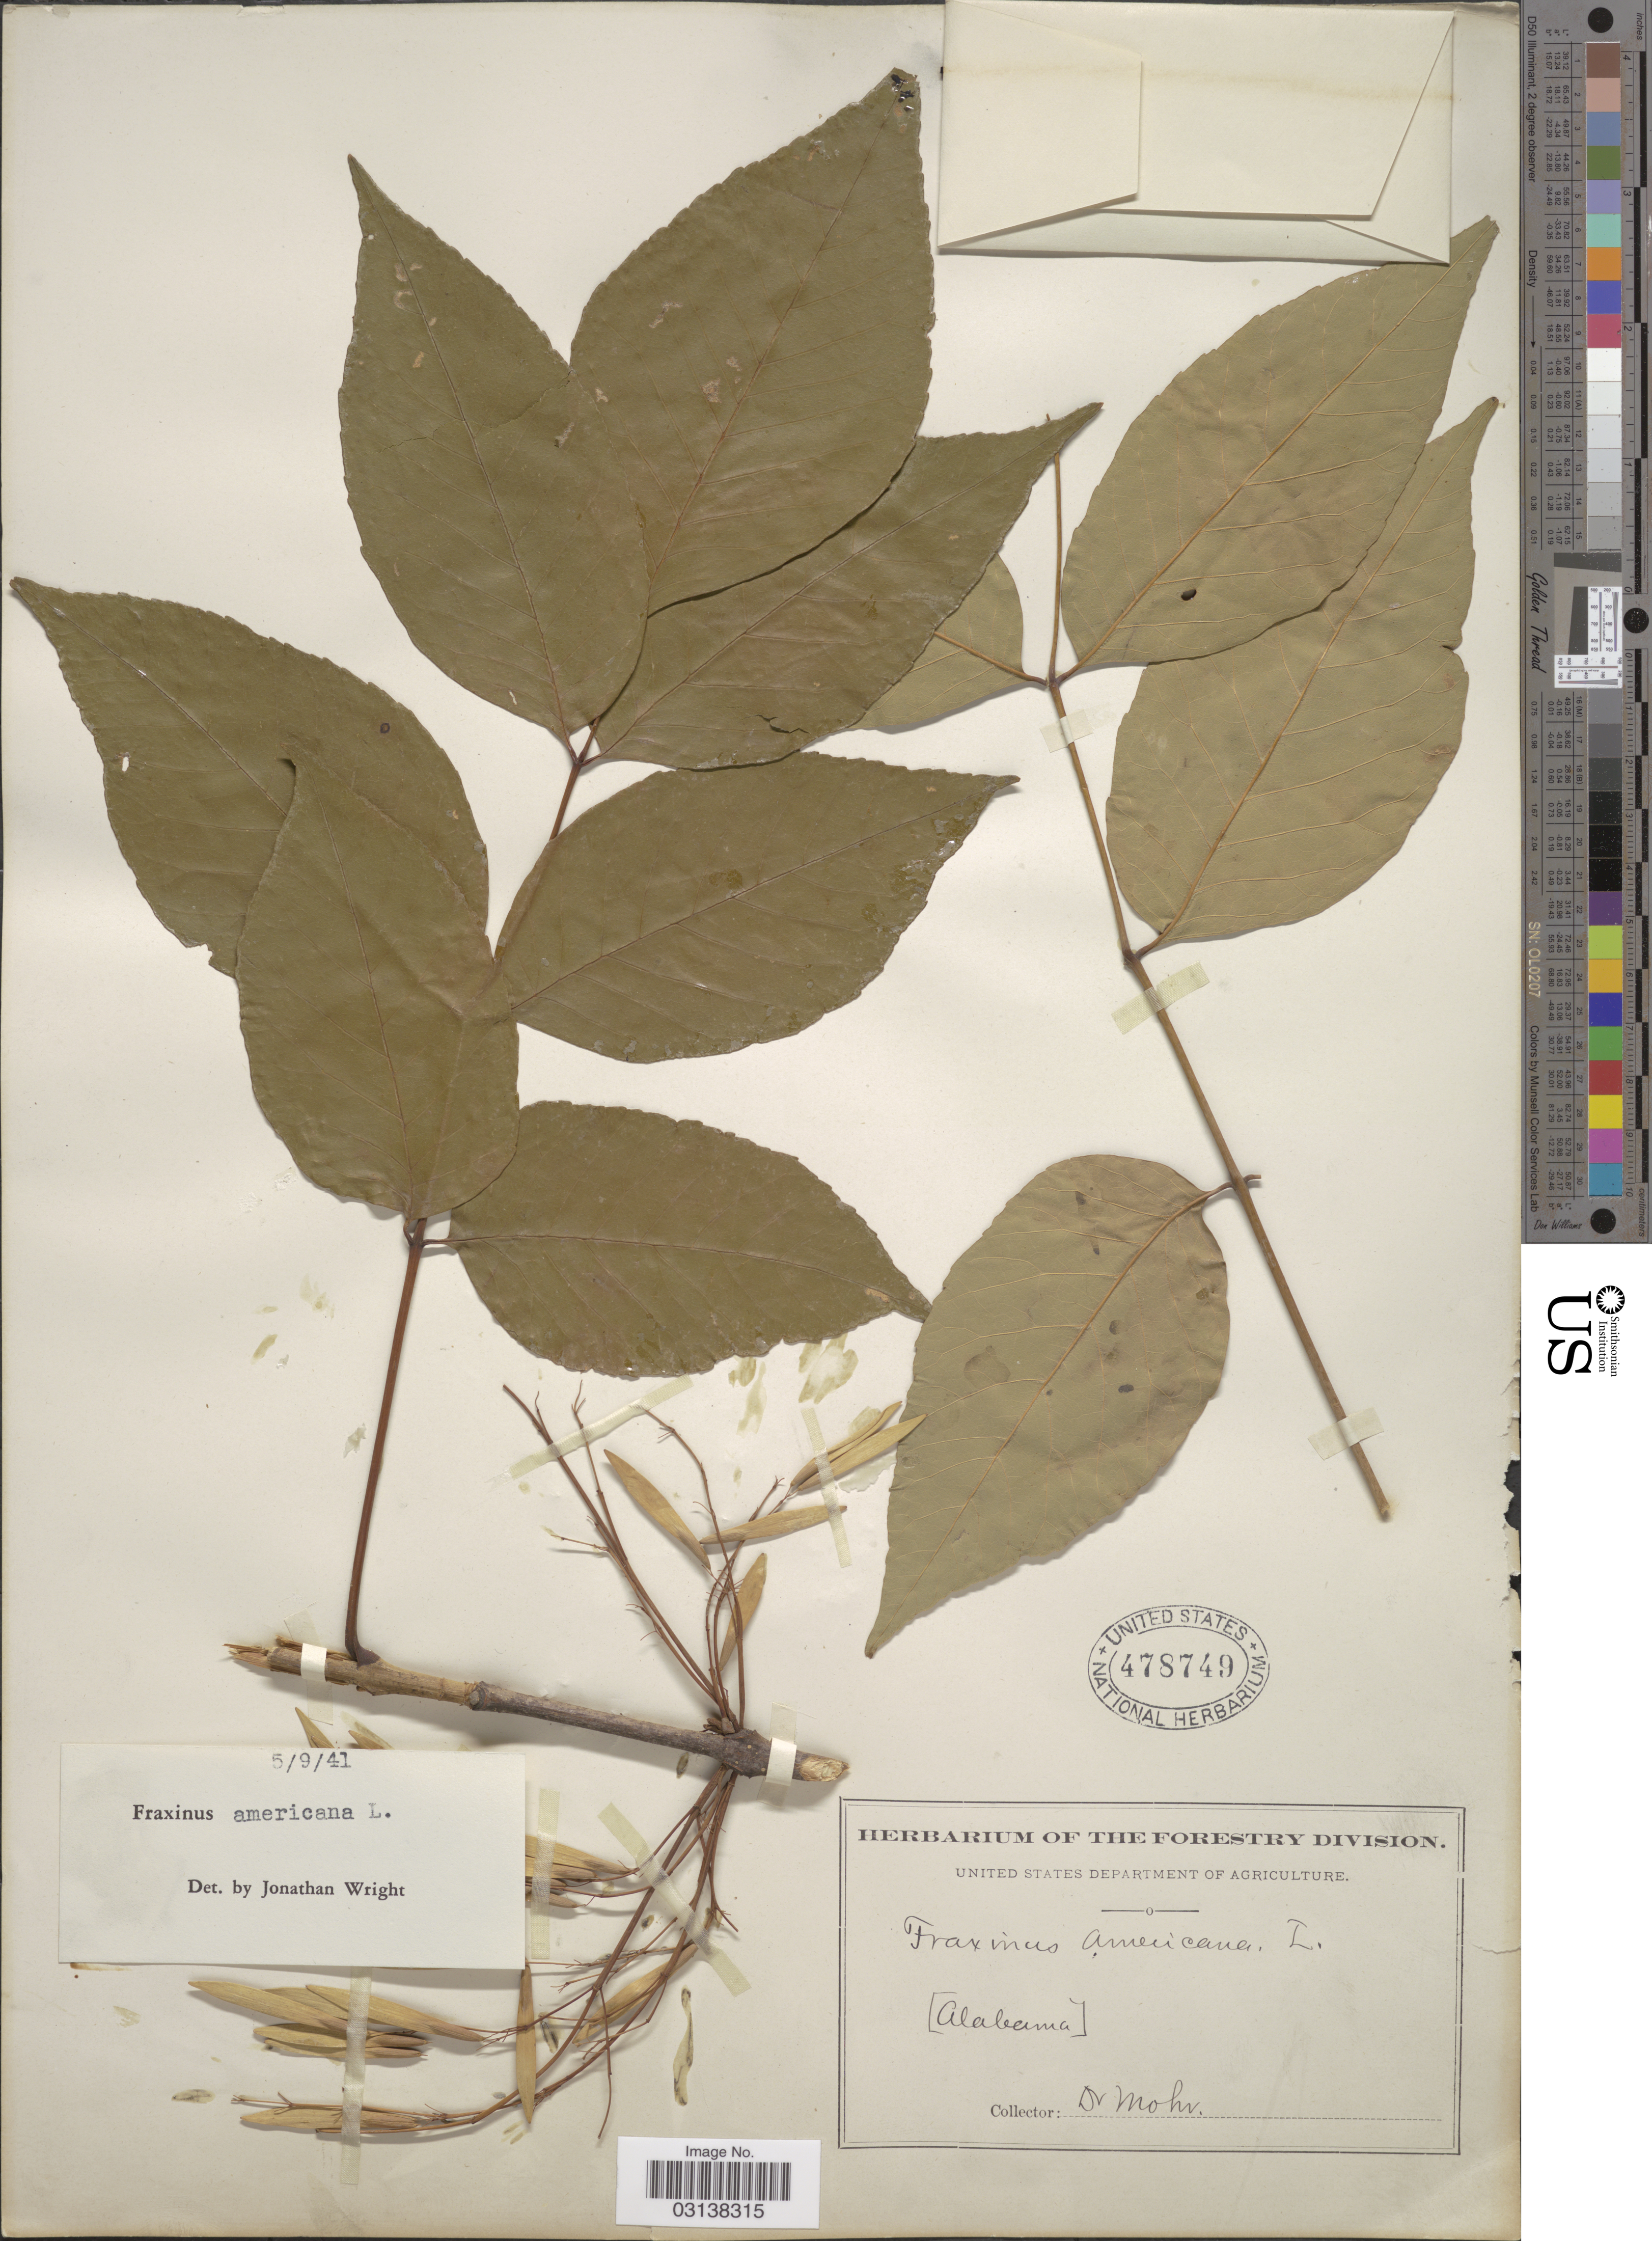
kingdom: Plantae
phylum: Tracheophyta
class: Magnoliopsida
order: Lamiales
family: Oleaceae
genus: Fraxinus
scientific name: Fraxinus americana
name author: L.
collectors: Mohr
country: United States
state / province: Alabama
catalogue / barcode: US 478749